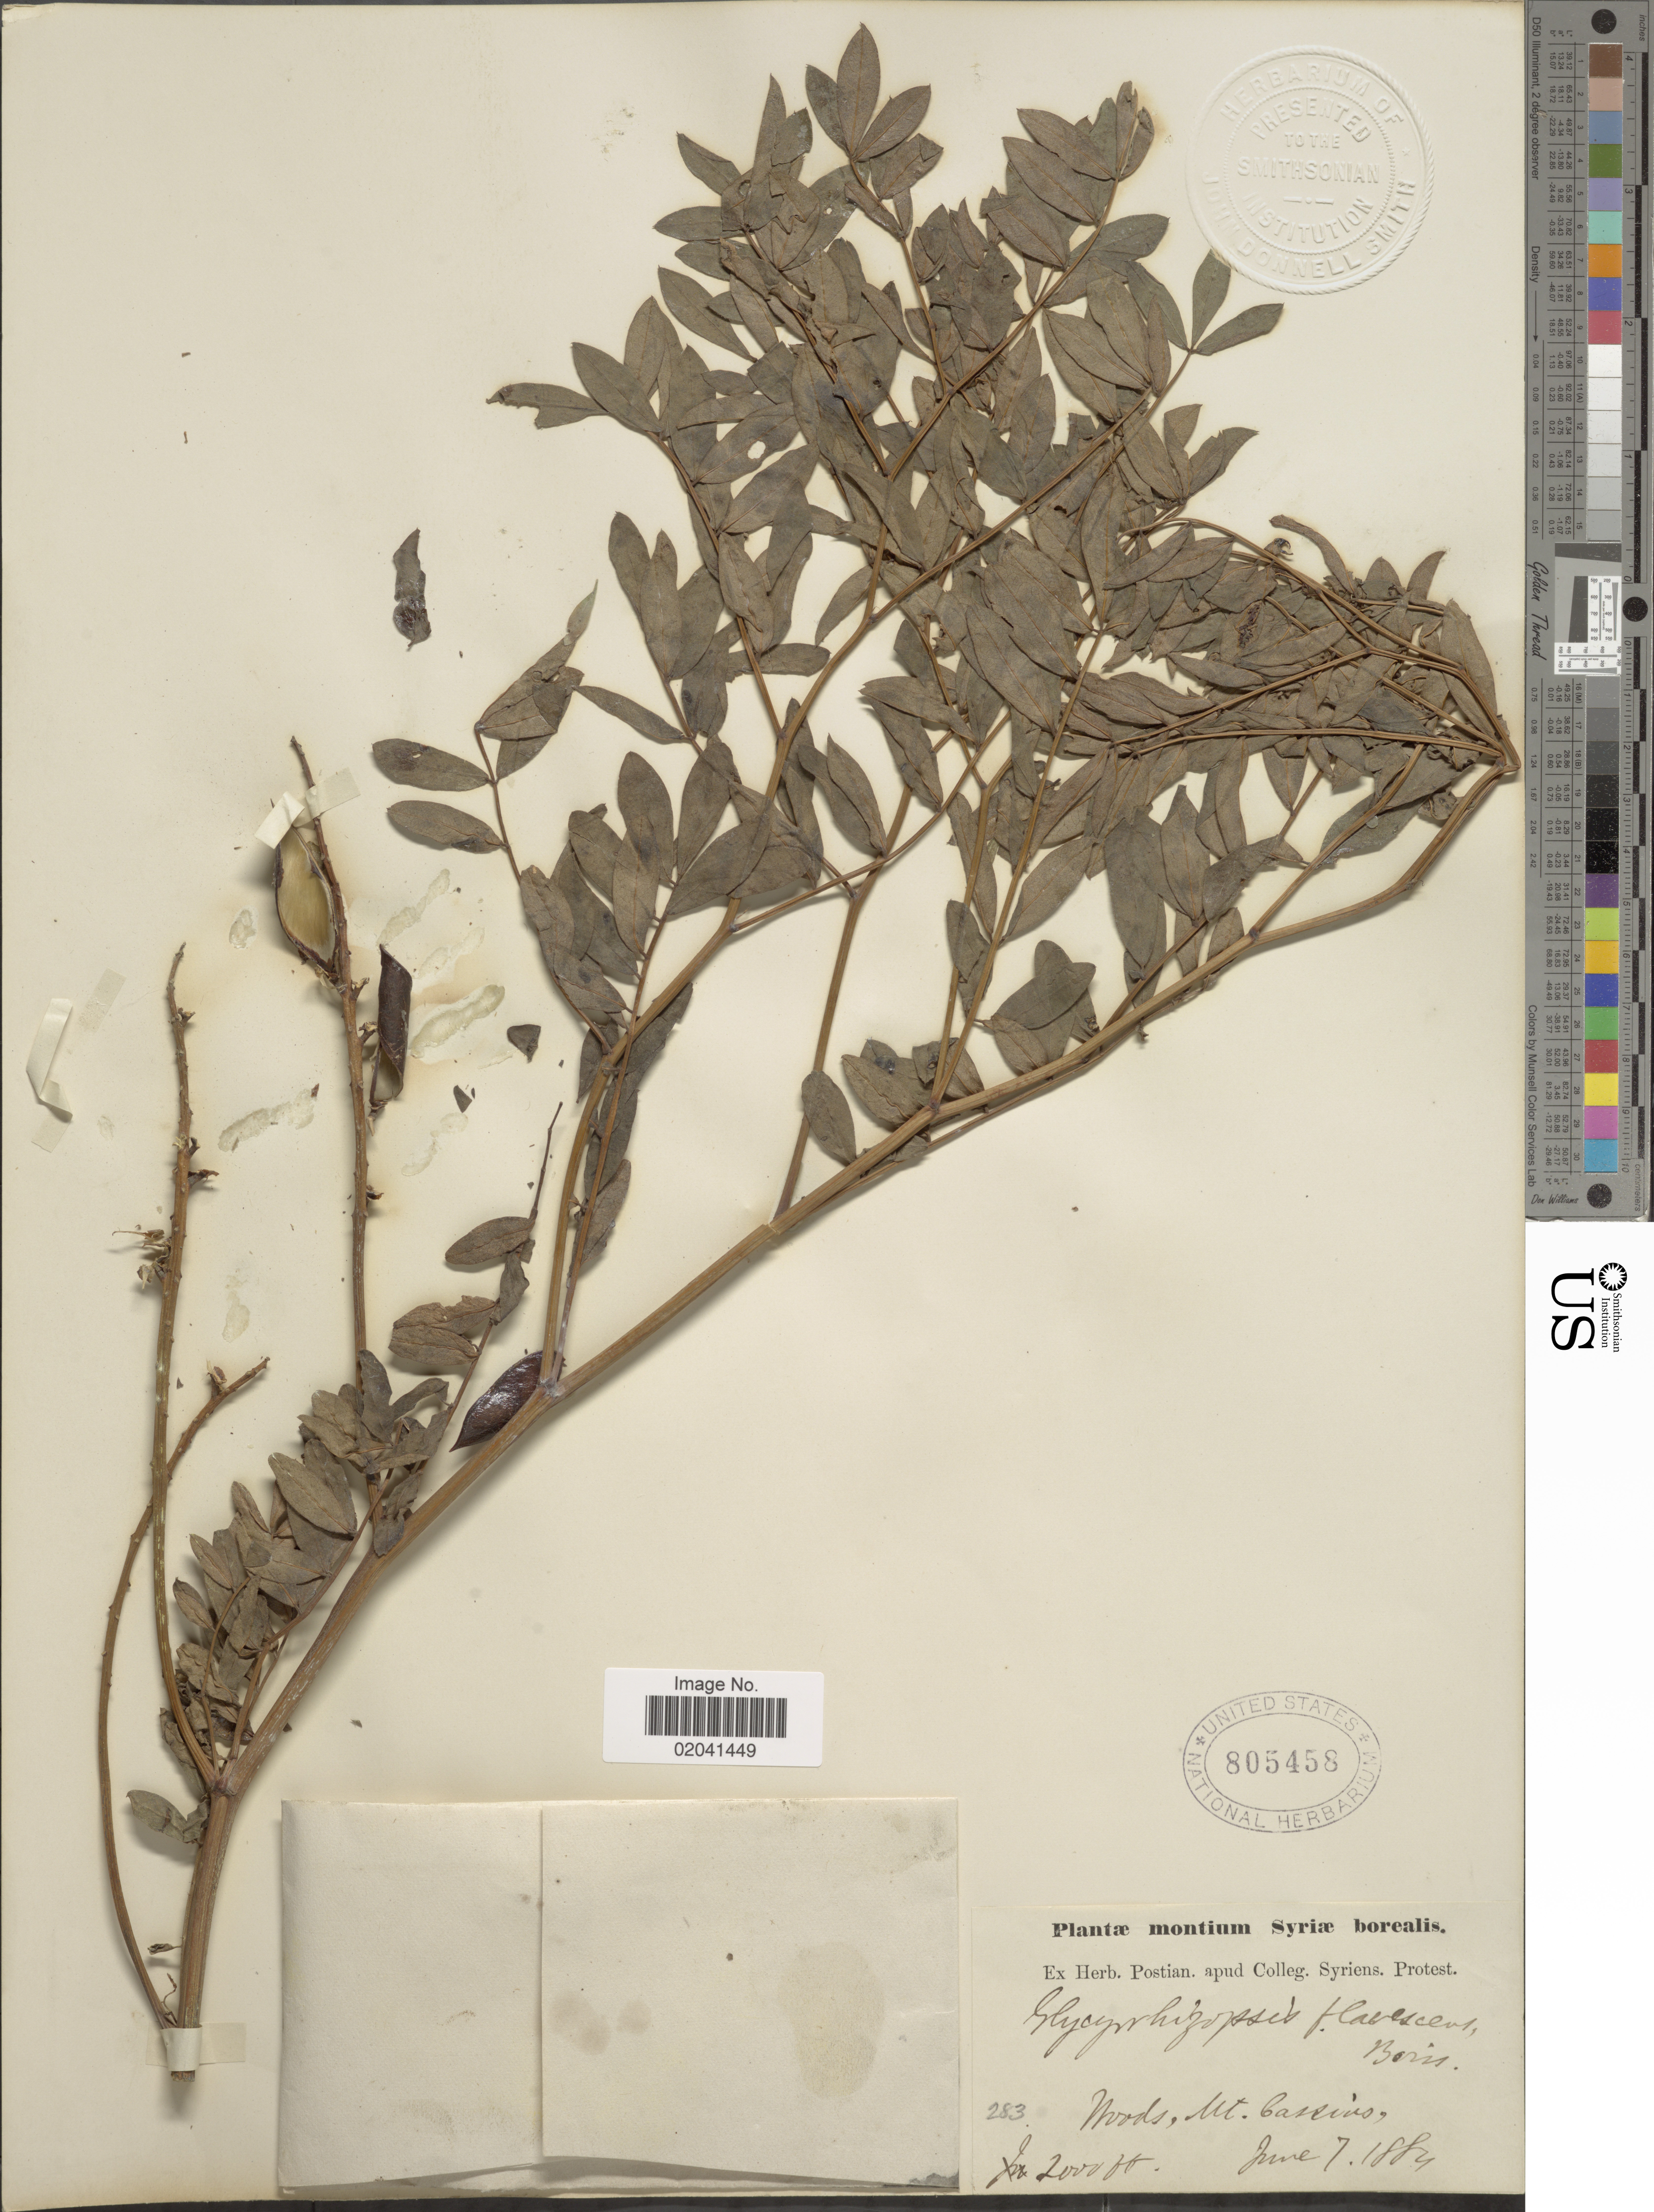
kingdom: Plantae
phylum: Tracheophyta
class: Magnoliopsida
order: Fabales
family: Fabaceae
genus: Glycyrrhiza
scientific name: Glycyrrhiza flavescens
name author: Boiss.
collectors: ex herb. Postian. apud Colleg. Syriens. Protest. USE "Fannie P. A. Shepard" (10308853) AS PRIMARY COLLECTOR INSTEAD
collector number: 283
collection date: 1884-06-07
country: Syria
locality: Montium Syriae borealis. Mt. bassins [interpreted]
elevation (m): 610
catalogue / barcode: US 805458